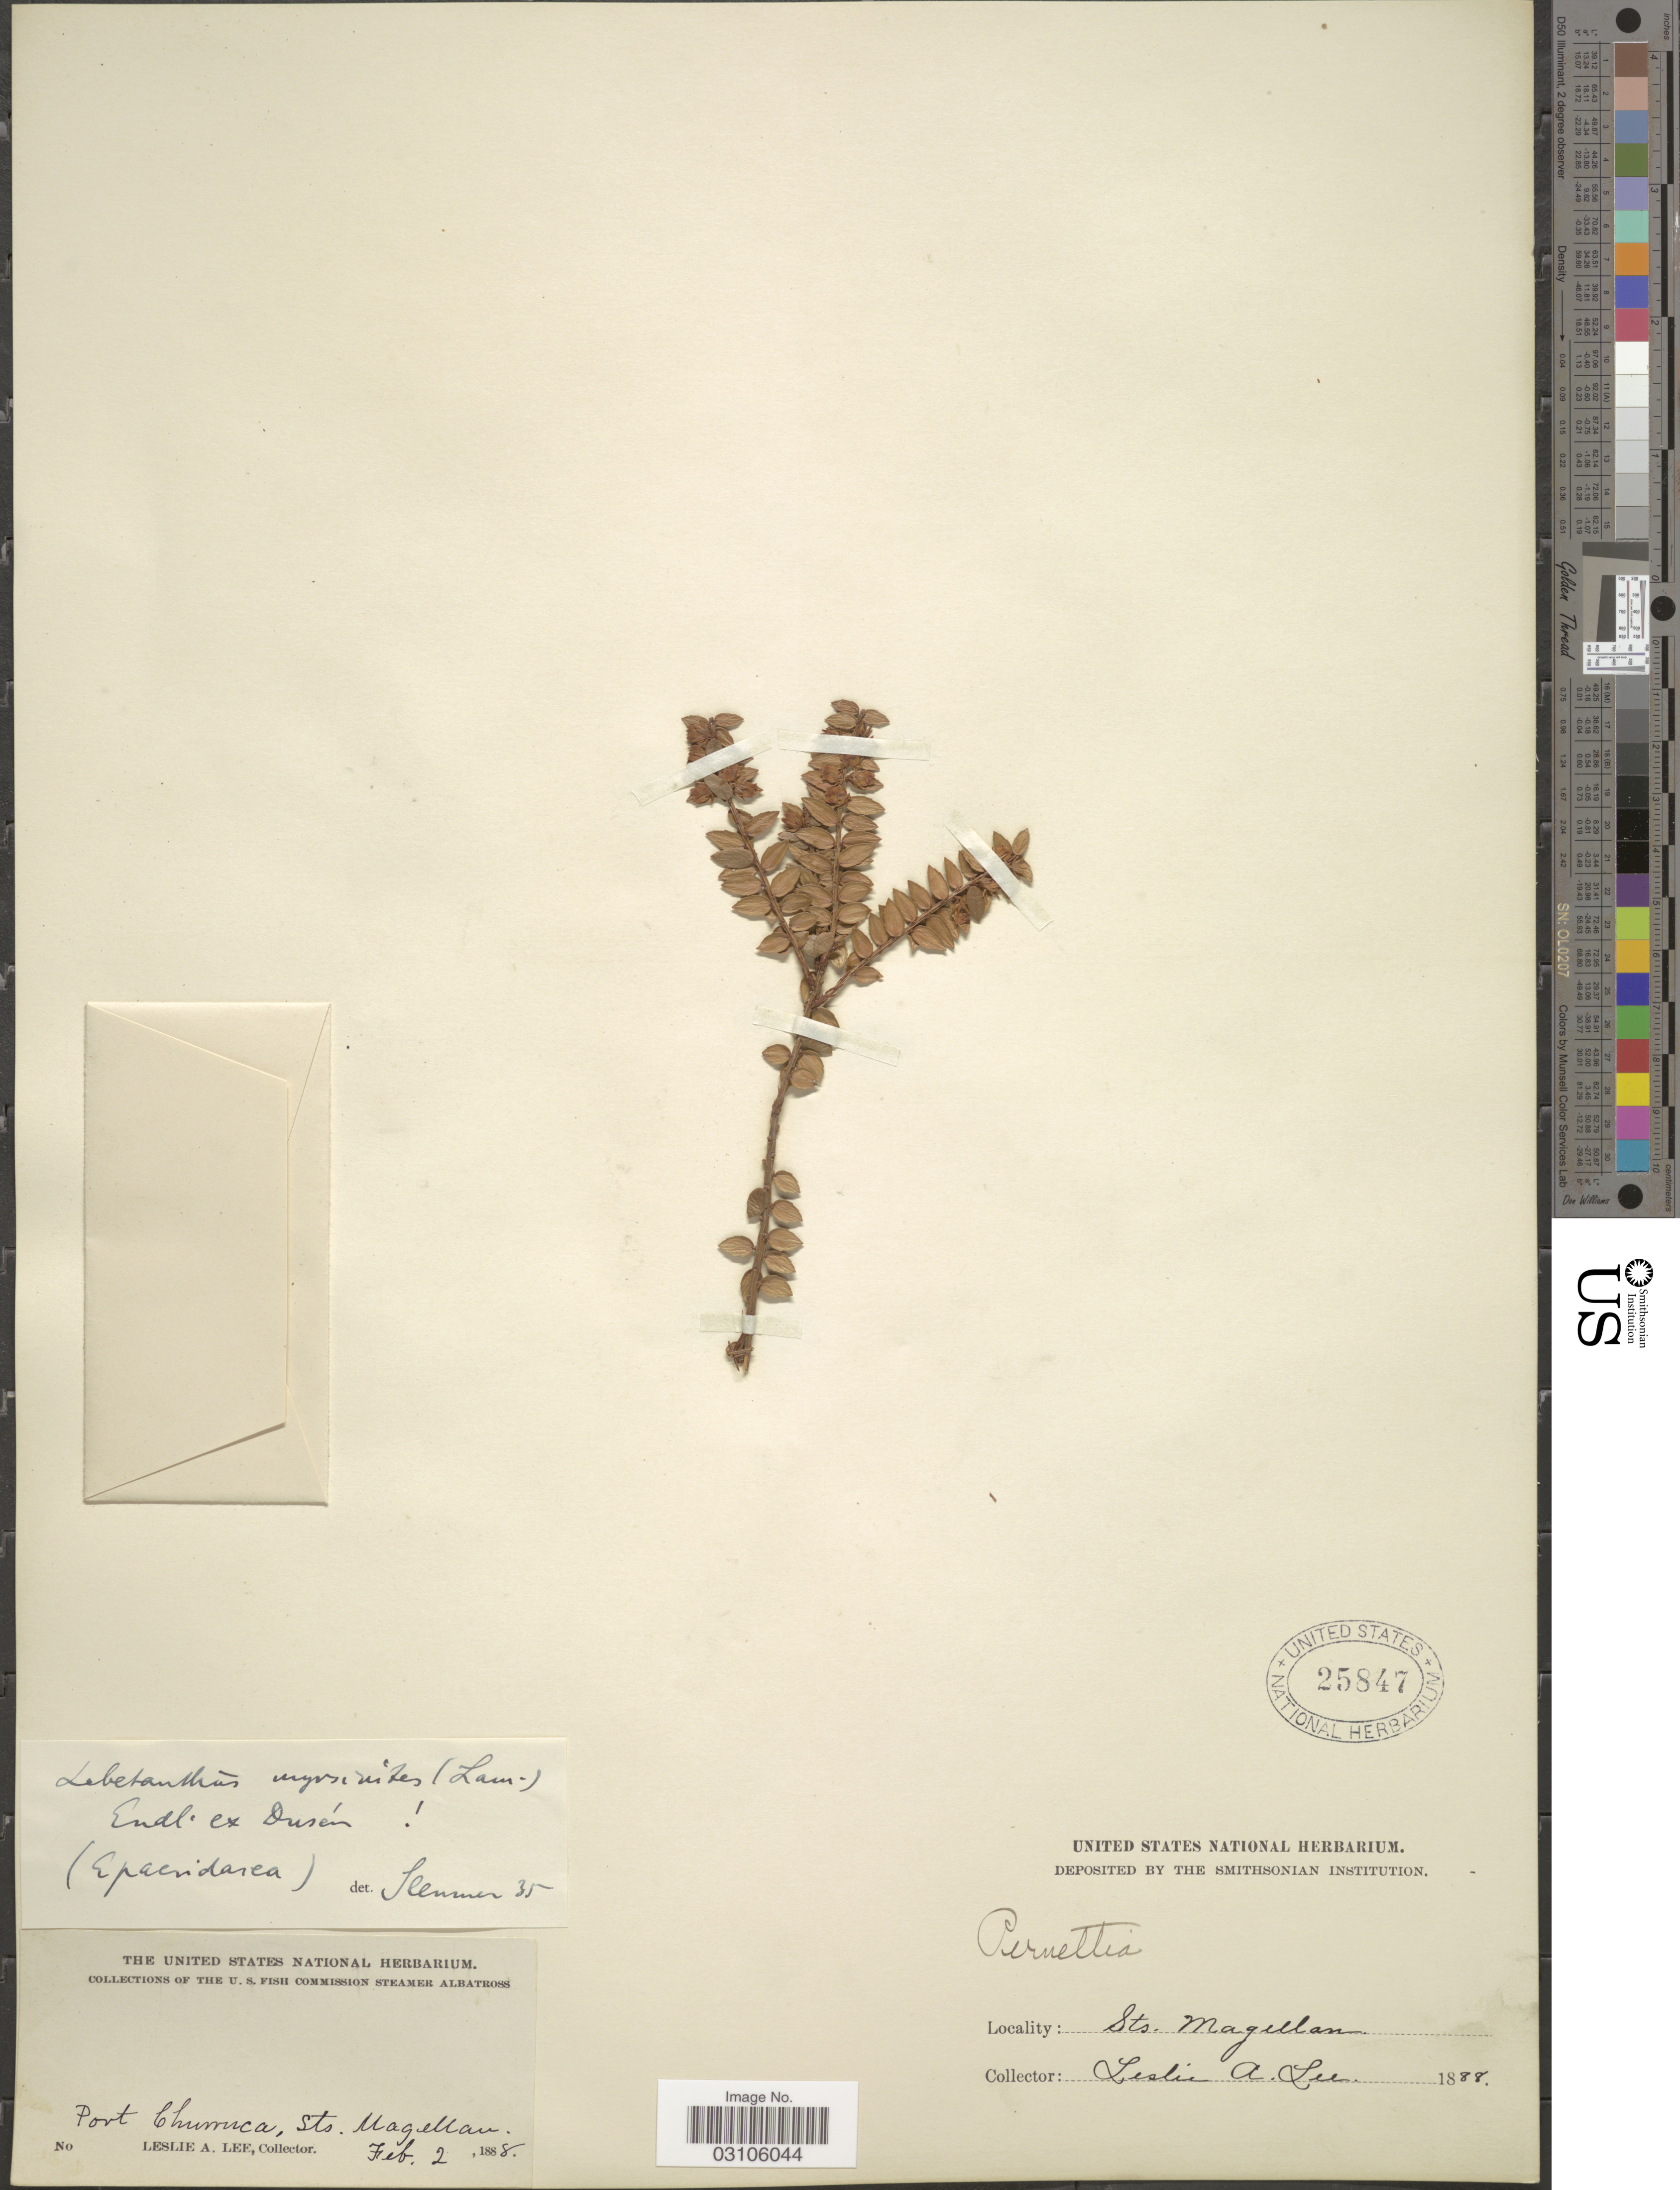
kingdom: Plantae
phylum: Tracheophyta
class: Magnoliopsida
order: Ericales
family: Ericaceae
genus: Lebetanthus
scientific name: Lebetanthus myrsinites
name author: (Lam.) Dusén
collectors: L. Lee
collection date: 1888-02-02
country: Chile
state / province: Magallanes y de la Antártica Chilena (XII)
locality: Port Churruca, Sts. Magellan.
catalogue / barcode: US 25847